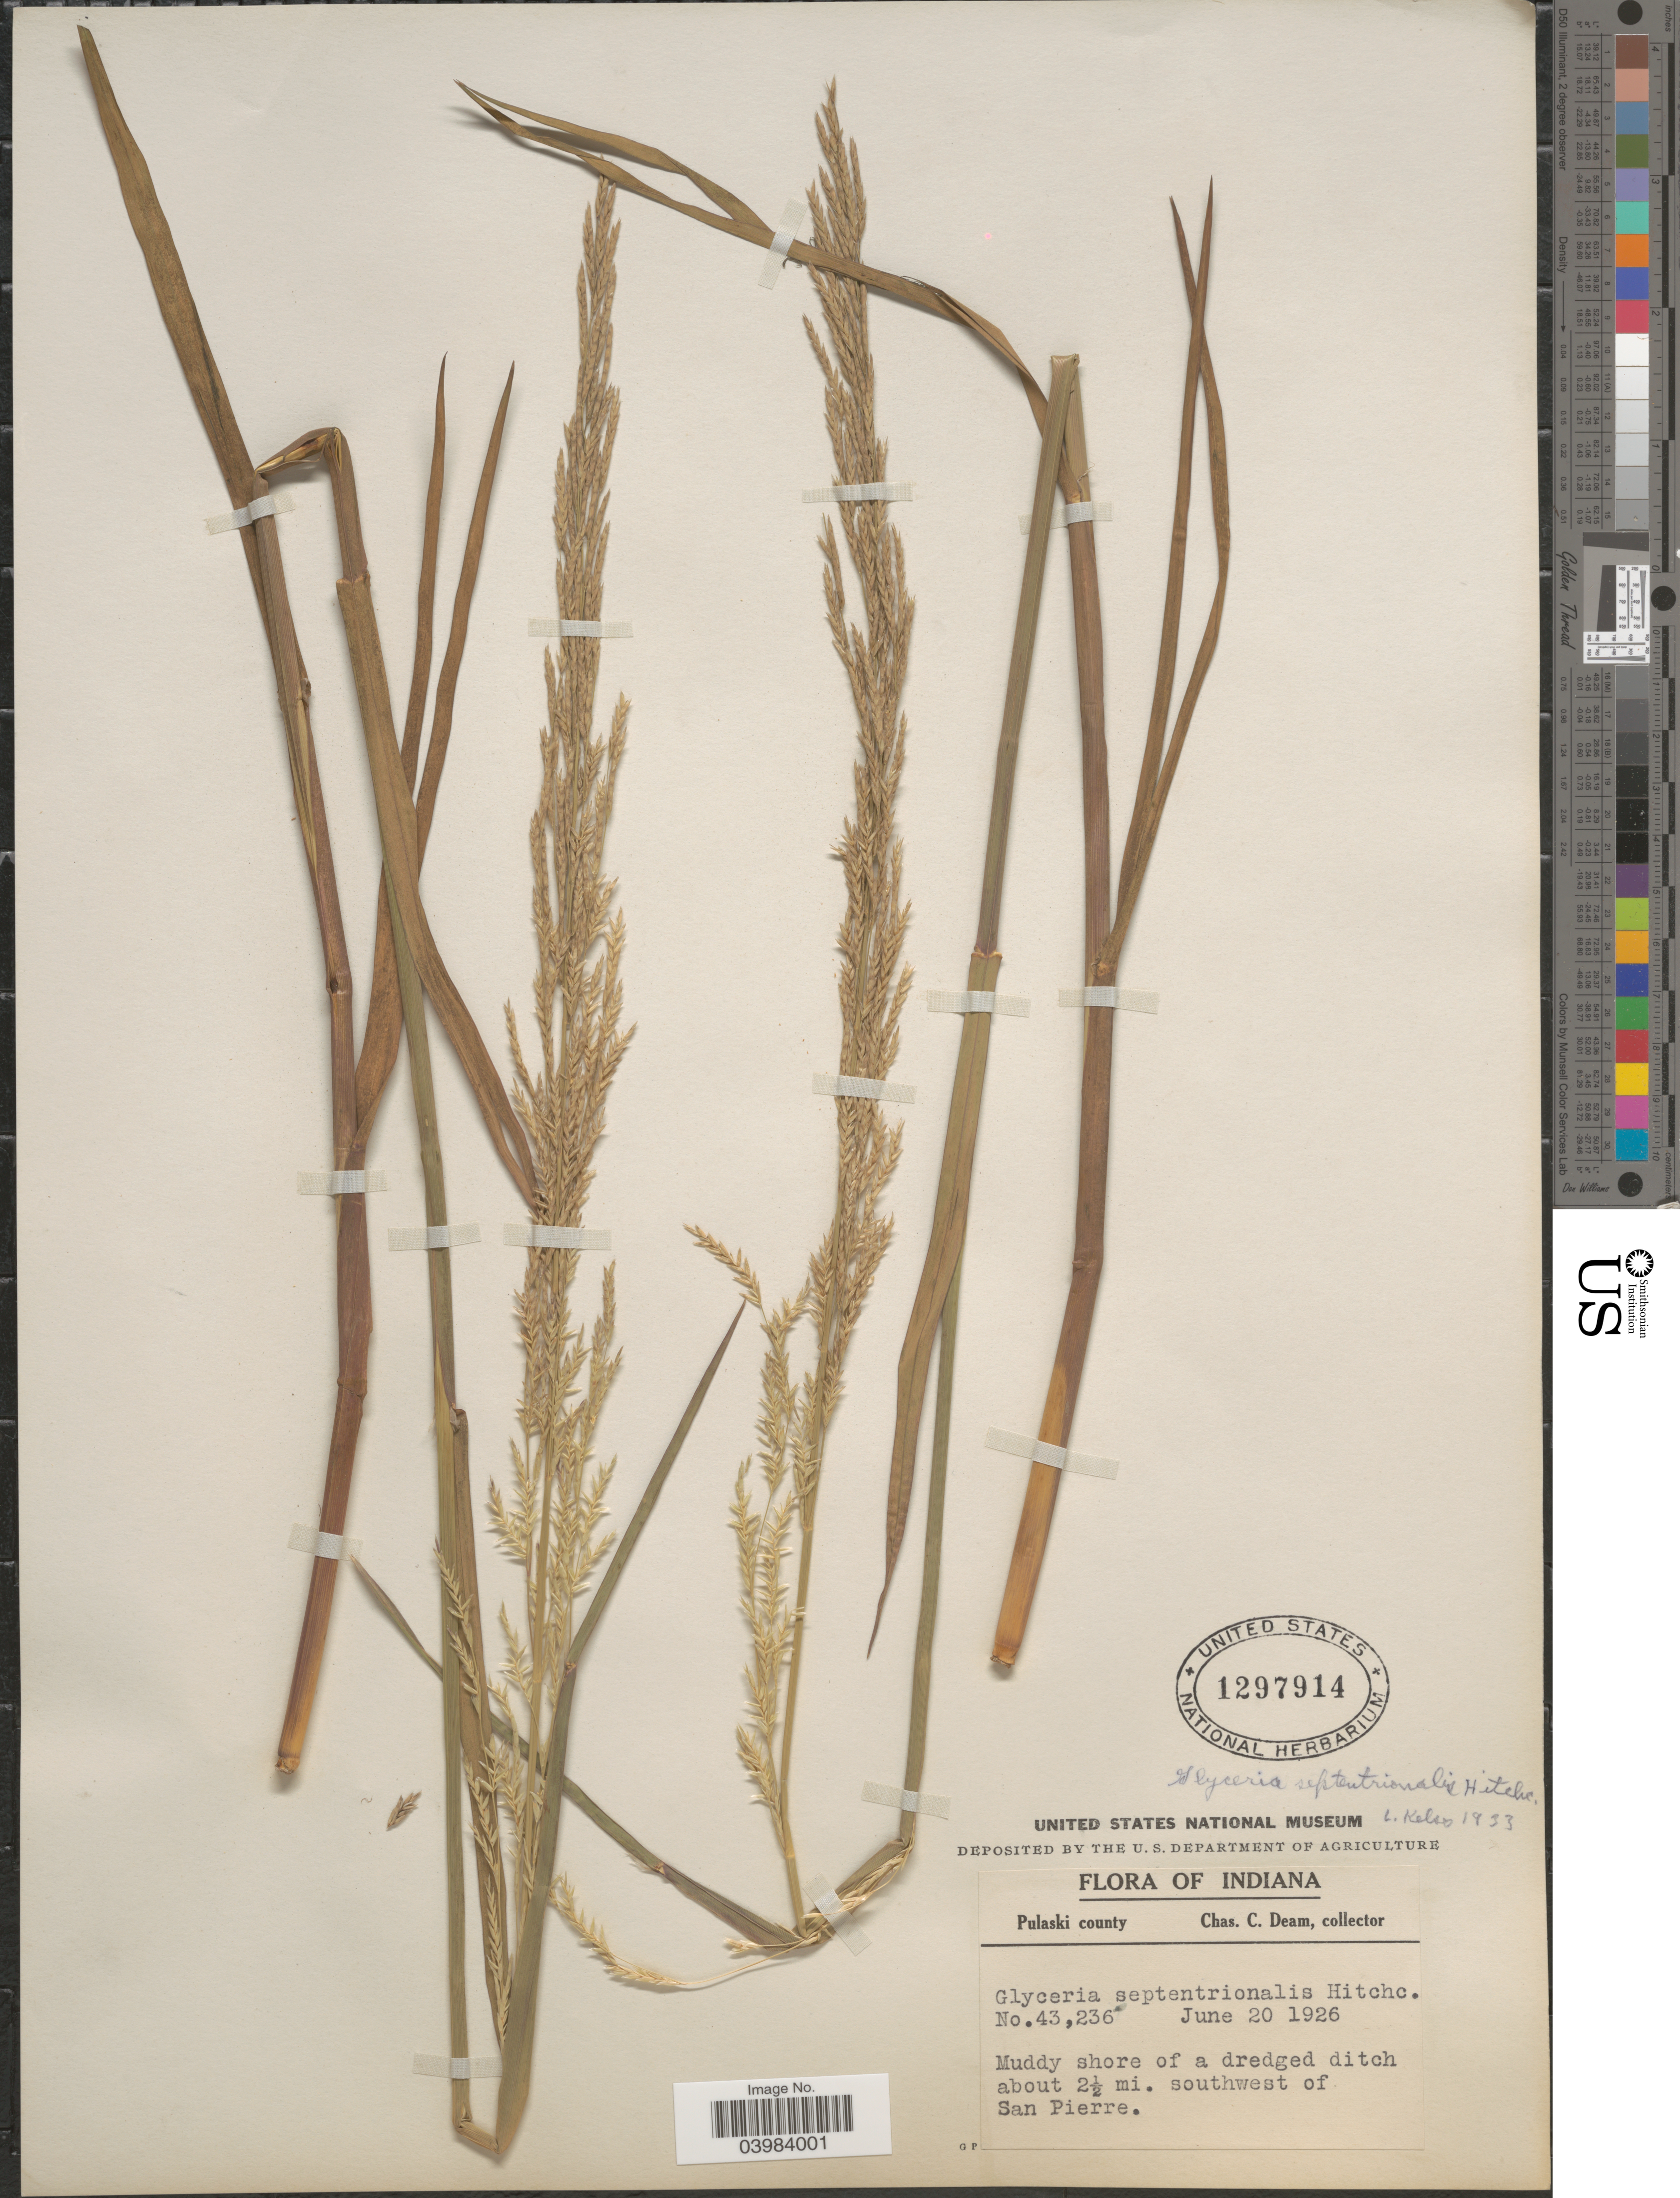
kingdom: Plantae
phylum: Tracheophyta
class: Liliopsida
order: Poales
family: Poaceae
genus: Glyceria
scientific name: Glyceria septentrionalis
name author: Hitchc.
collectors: C. C. Deam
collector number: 43236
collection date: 1926-06-20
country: United States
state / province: Indiana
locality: Pulaski county. Muddy shore of a dredged ditch about 2½ mi. southwest of San Pierre.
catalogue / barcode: US 1297914